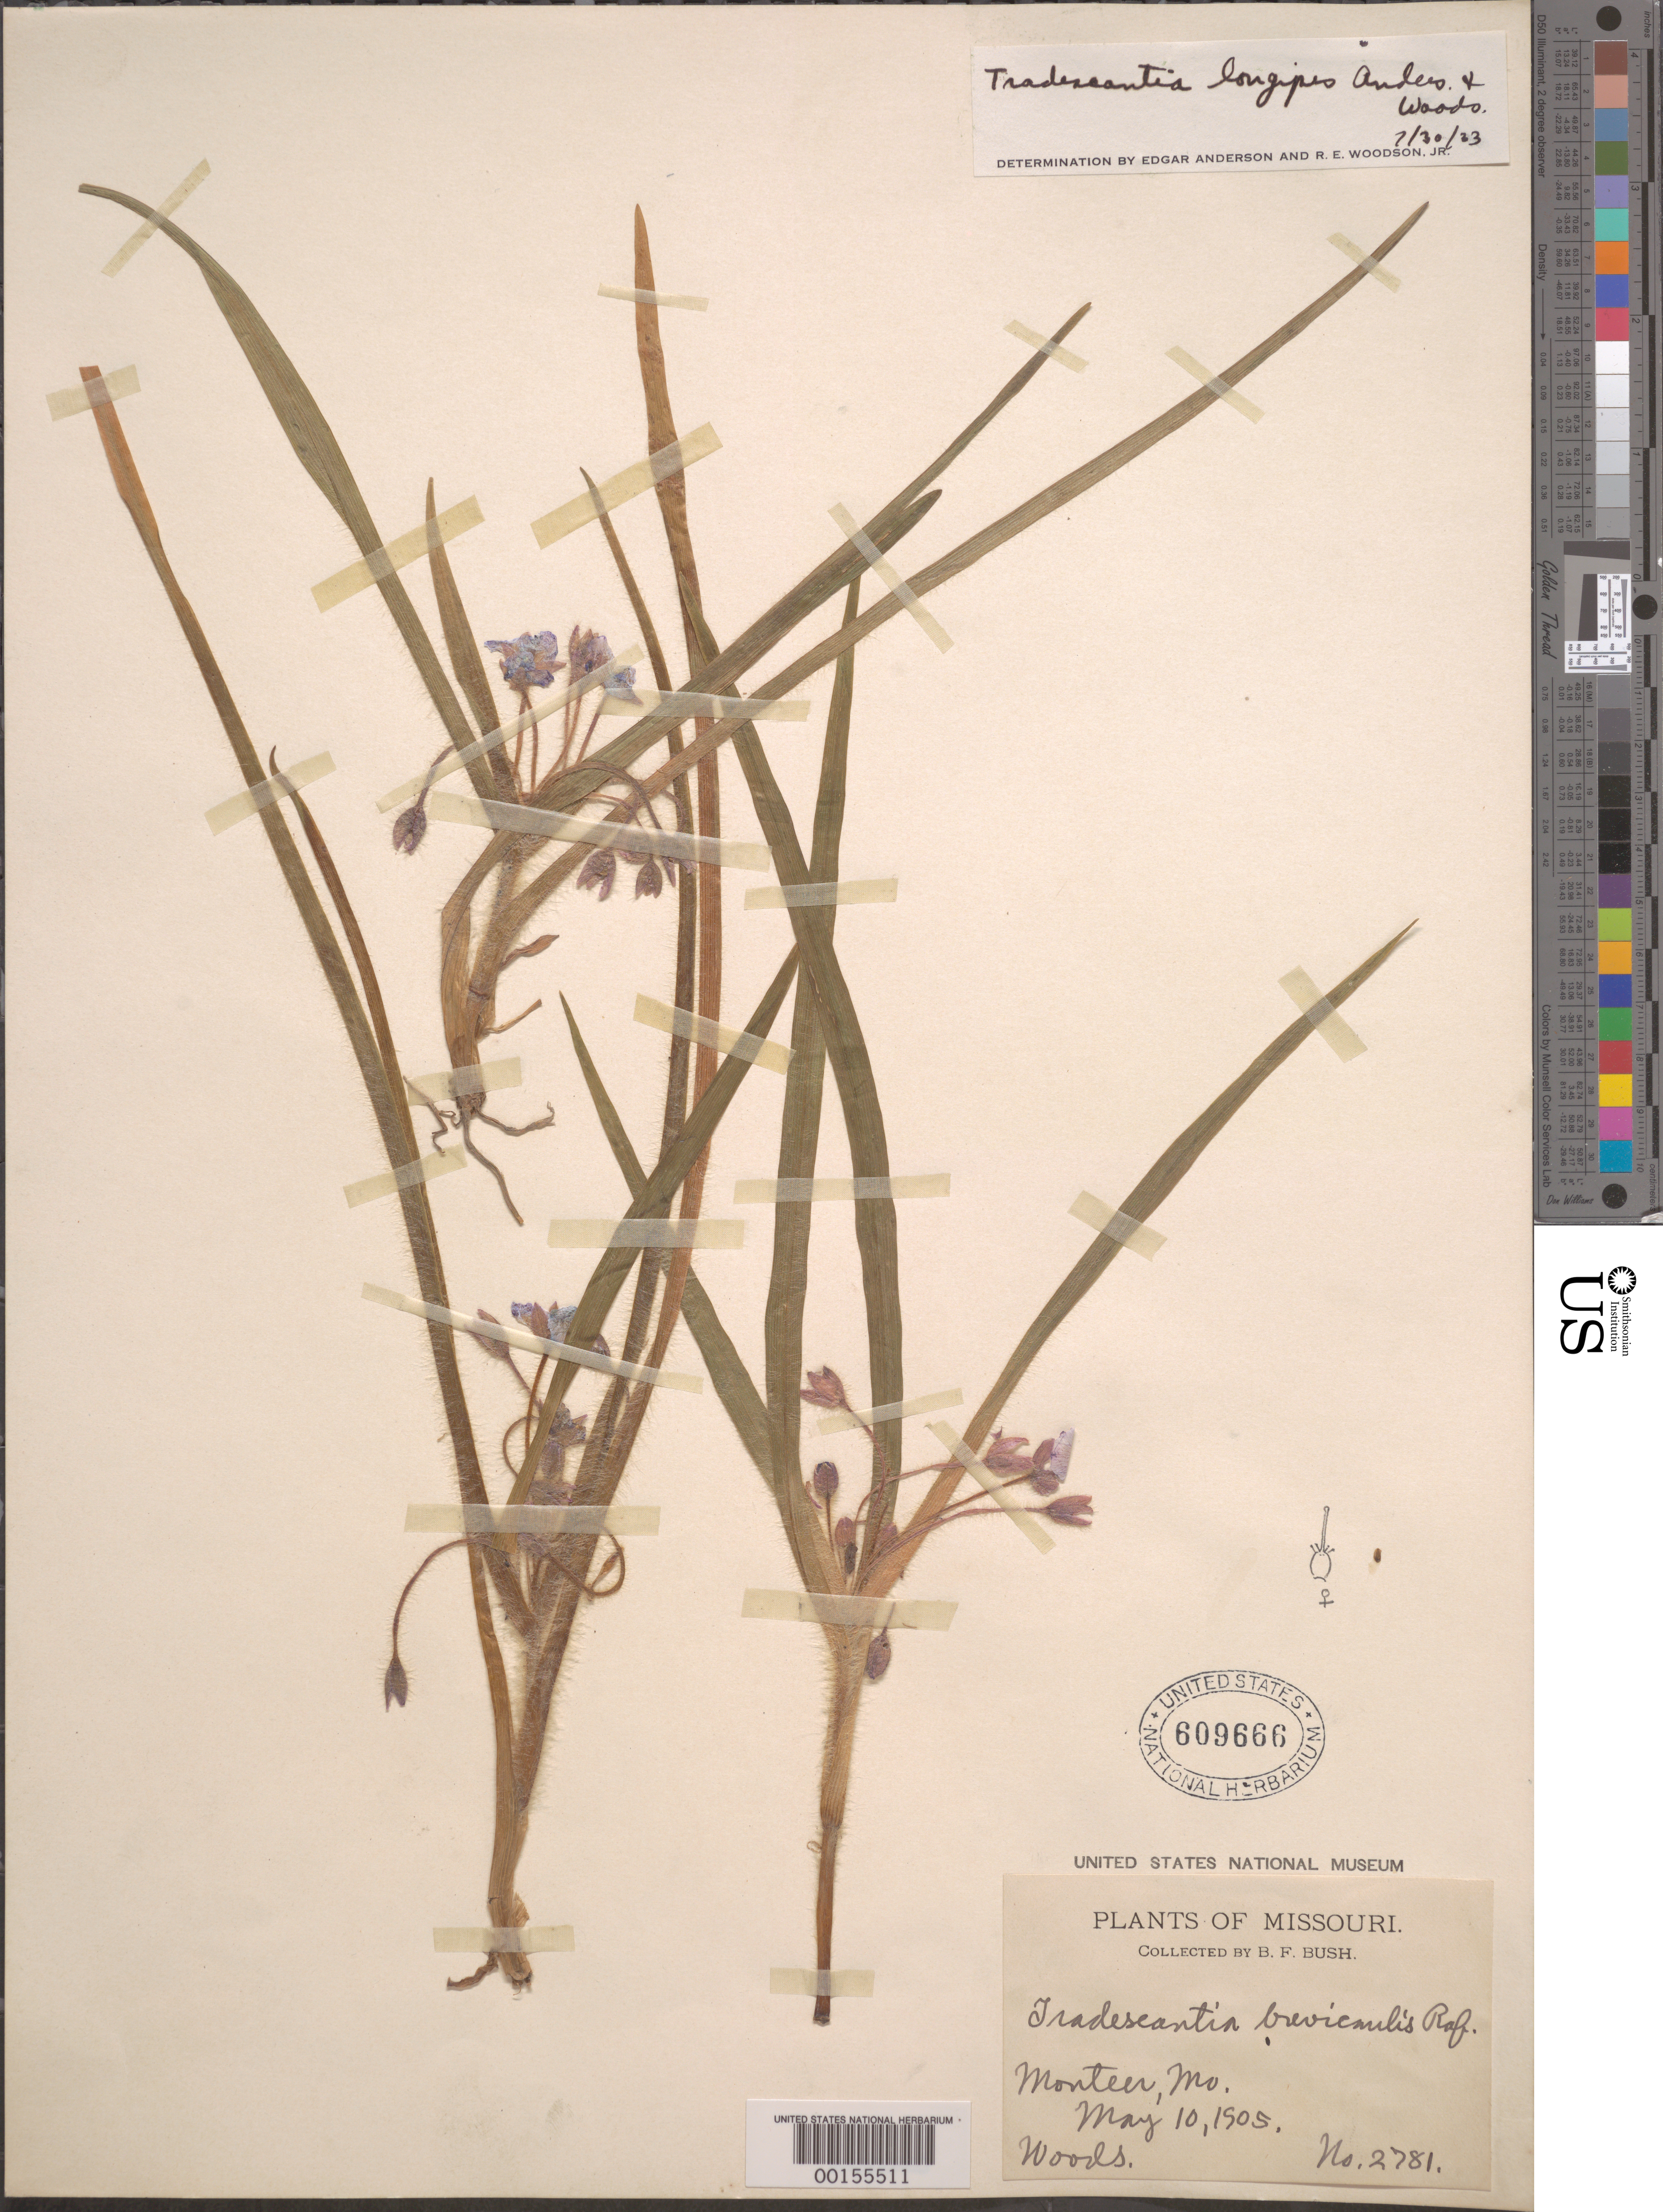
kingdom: Plantae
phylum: Tracheophyta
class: Liliopsida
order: Commelinales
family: Commelinaceae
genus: Tradescantia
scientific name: Tradescantia longipes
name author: E.S. Anderson & Woodson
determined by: Anderson, E. S.; Woodson, R. E.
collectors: B. G. Bush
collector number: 2781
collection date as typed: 10 May 1905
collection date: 1905-05-10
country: United States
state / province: Missouri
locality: Monteen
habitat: Woods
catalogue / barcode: US 609666